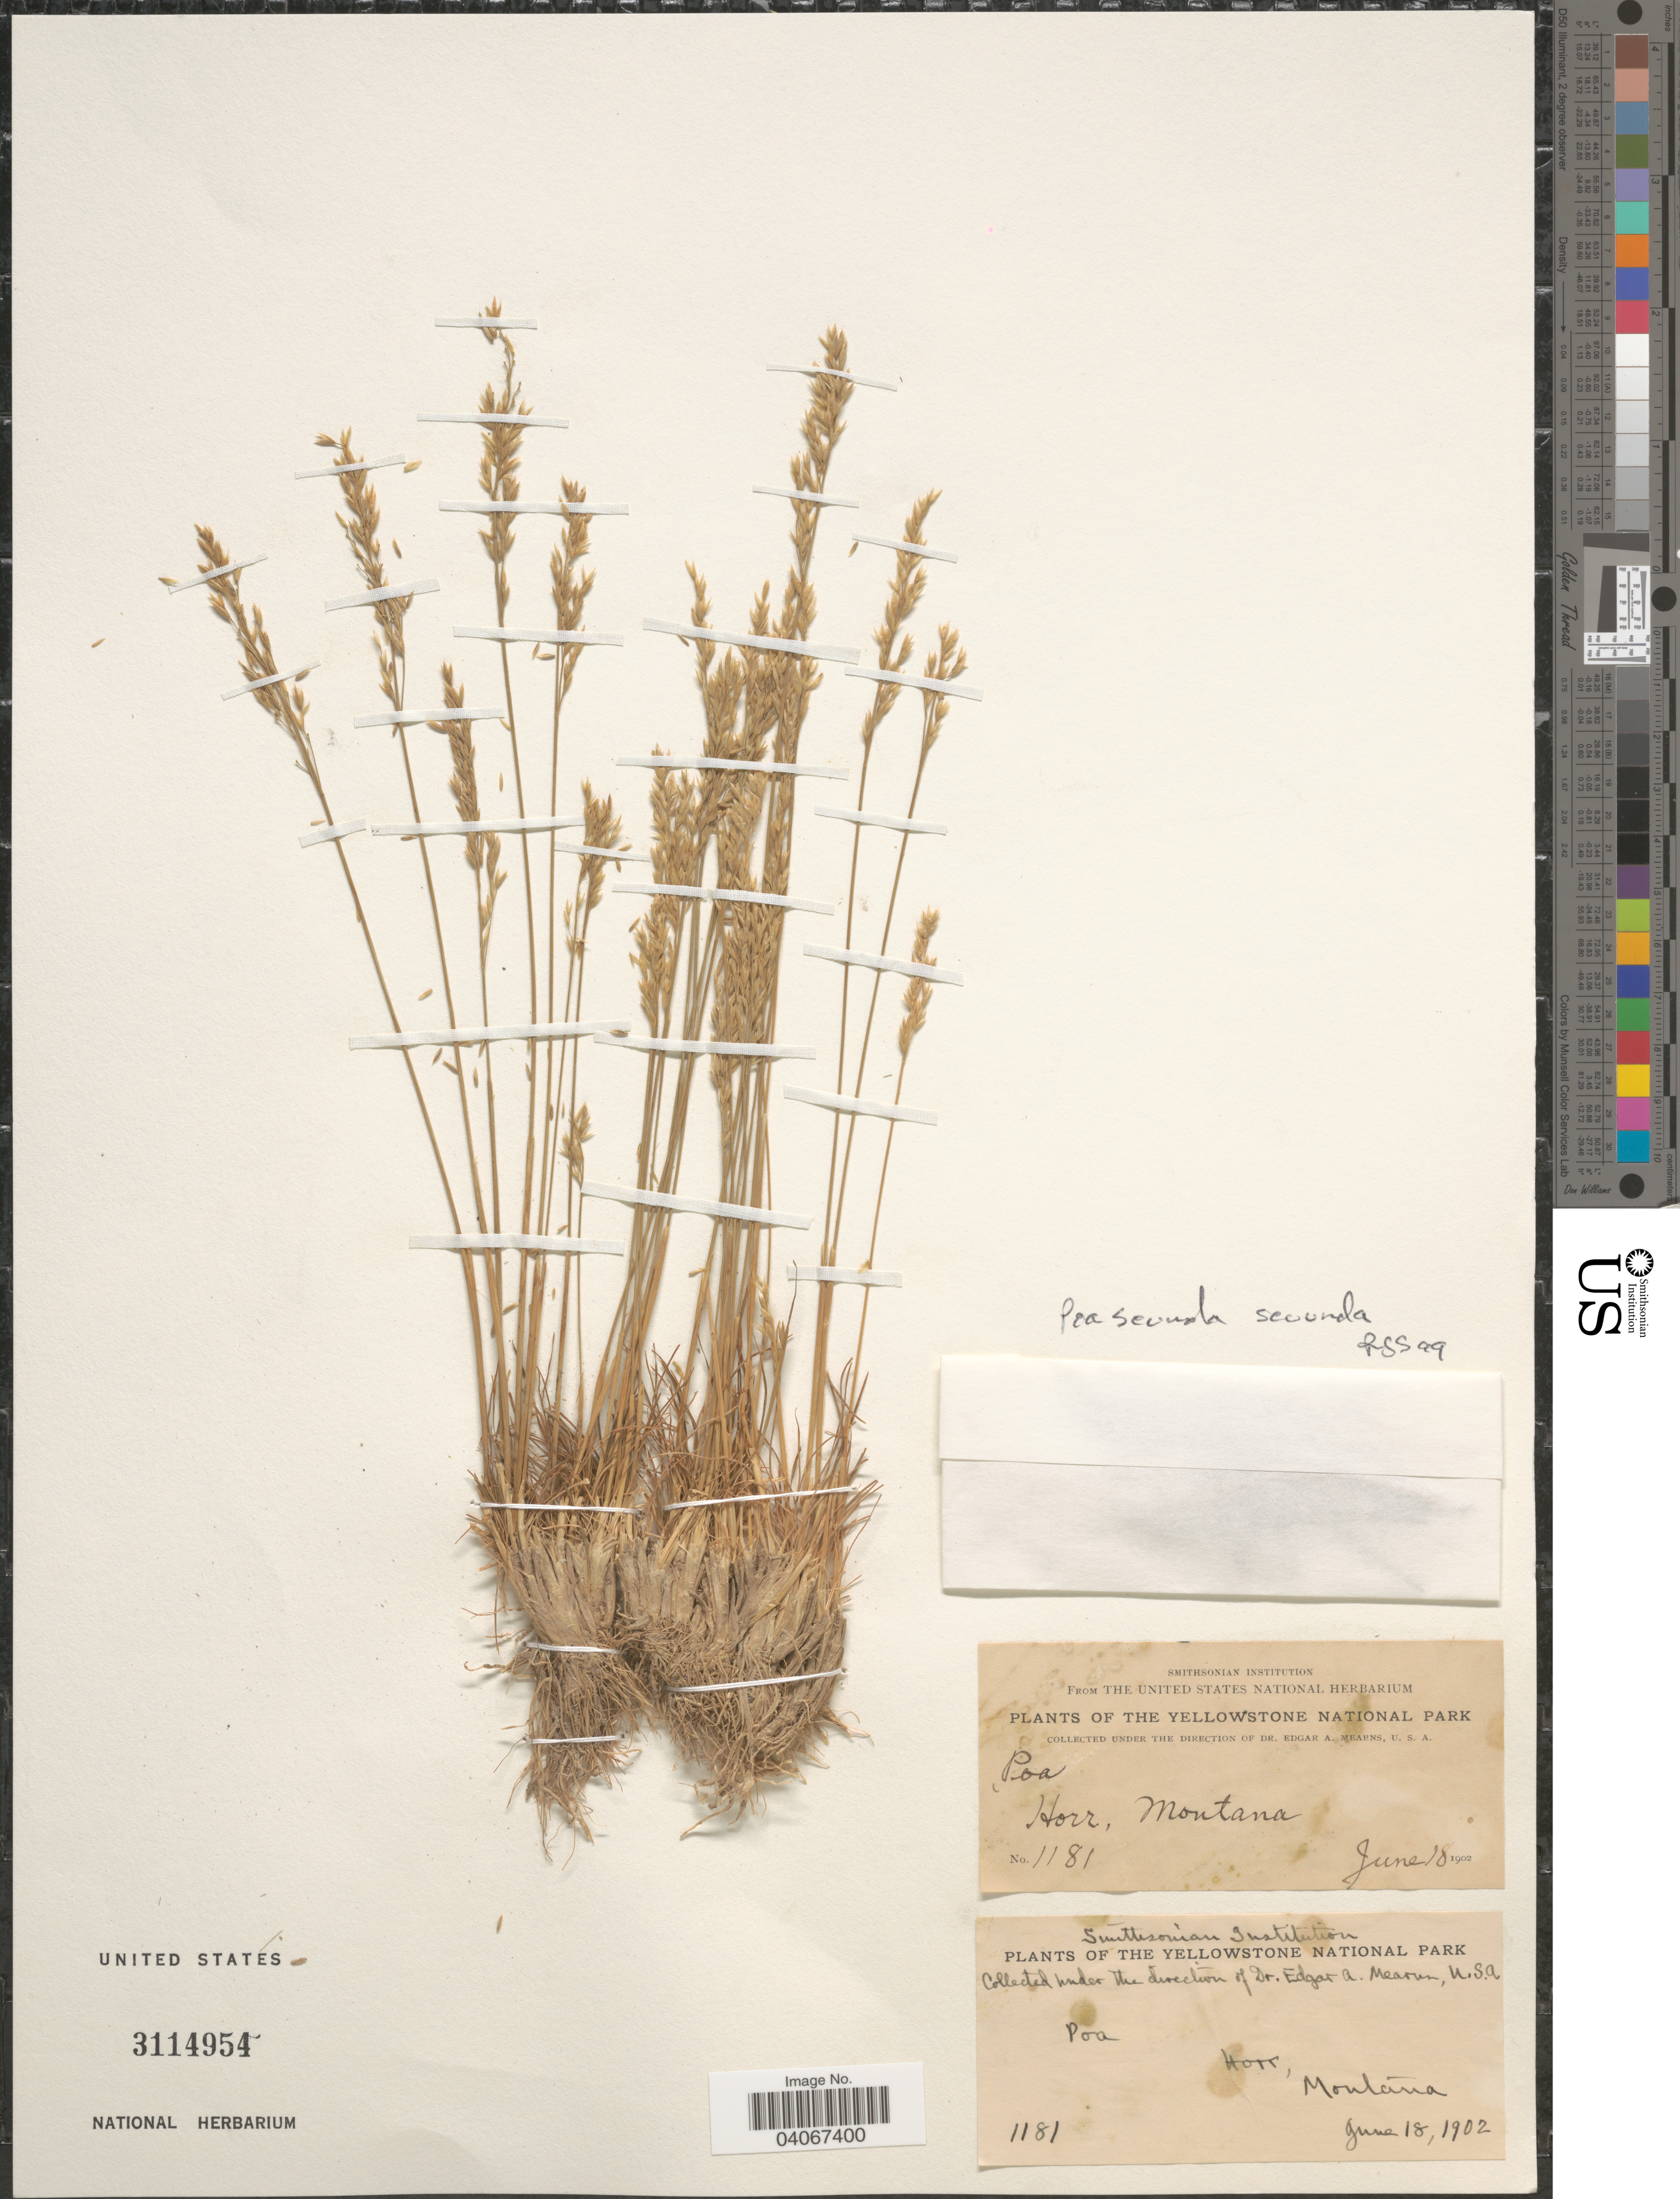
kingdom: Plantae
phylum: Tracheophyta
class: Liliopsida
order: Poales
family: Poaceae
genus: Poa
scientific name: Poa secunda subsp. secunda var. secunda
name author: J. Presl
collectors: E. A. Mearns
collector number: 1181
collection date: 1902-06-18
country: United States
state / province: Montana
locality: Yellowstone National Park. Horr.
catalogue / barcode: US 3114954